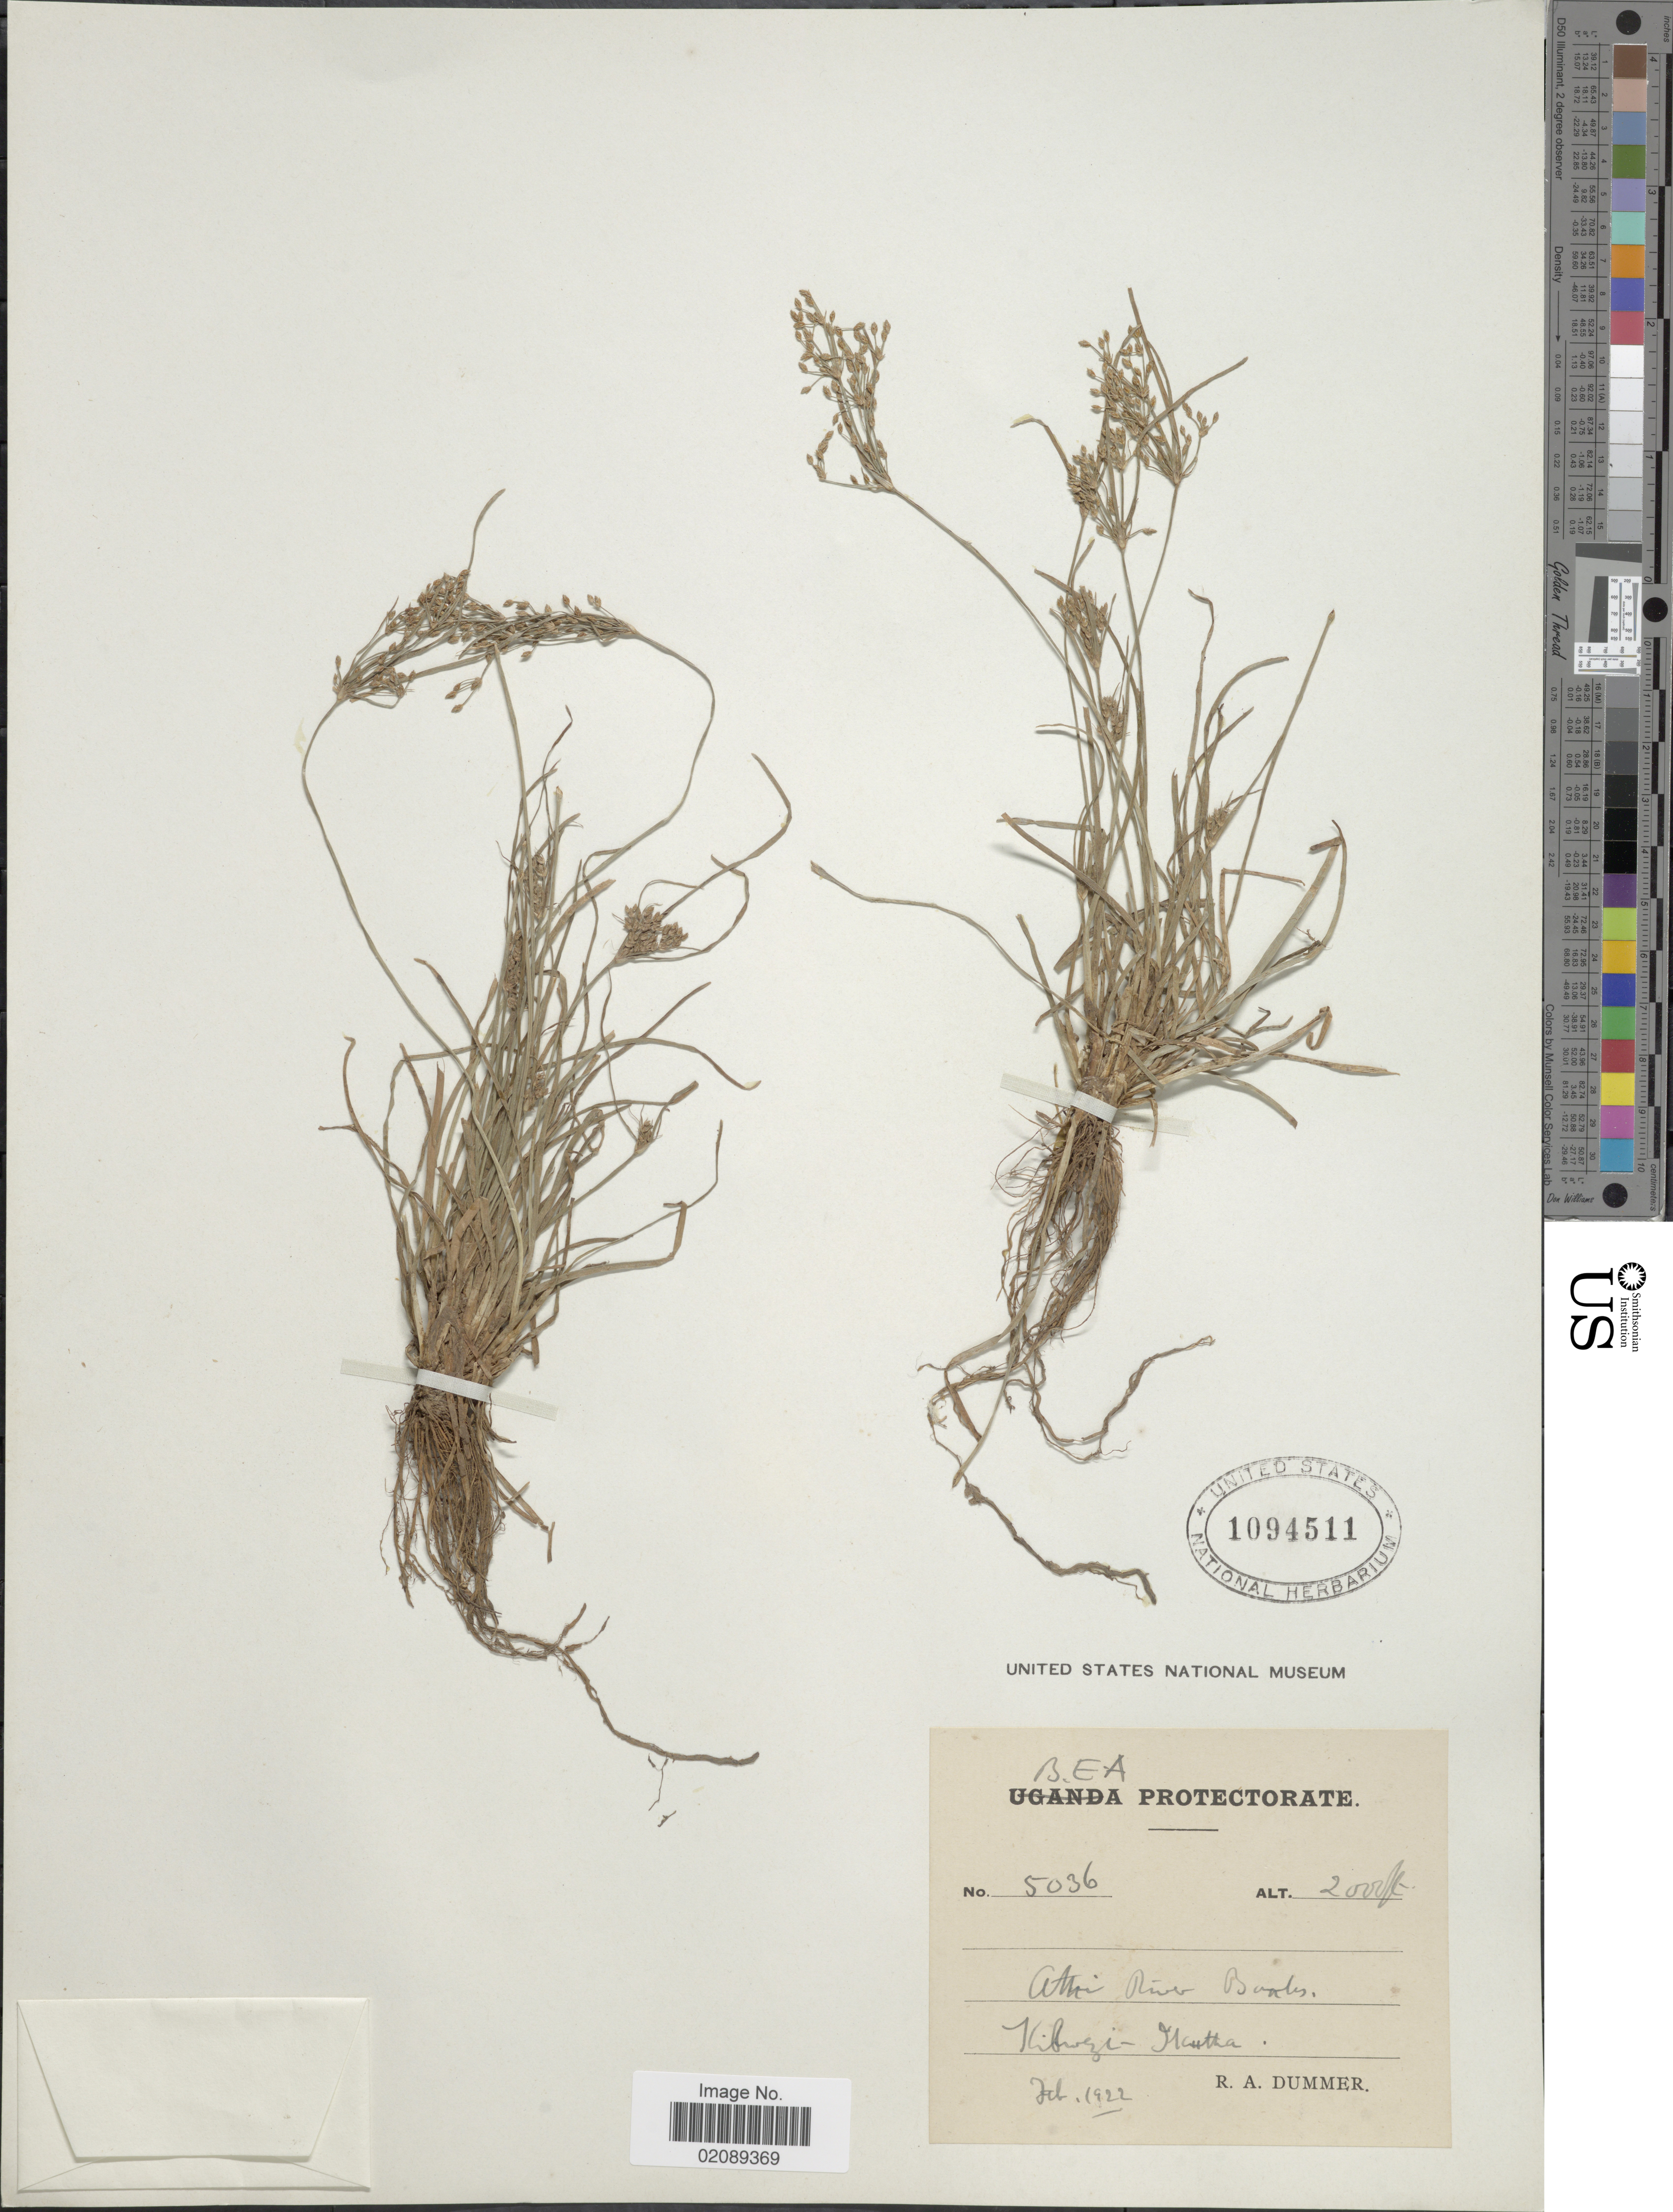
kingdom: Plantae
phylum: Tracheophyta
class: Liliopsida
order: Poales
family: Cyperaceae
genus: Fimbristylis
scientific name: Fimbristylis bisumbellata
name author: (Forssk.) Bubani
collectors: R. Dümmer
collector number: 5036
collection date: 1922-02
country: Kenya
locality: B. E. A. Protectorate, Kiuzi-Martha [interpreted]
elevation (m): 610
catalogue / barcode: US 1094511